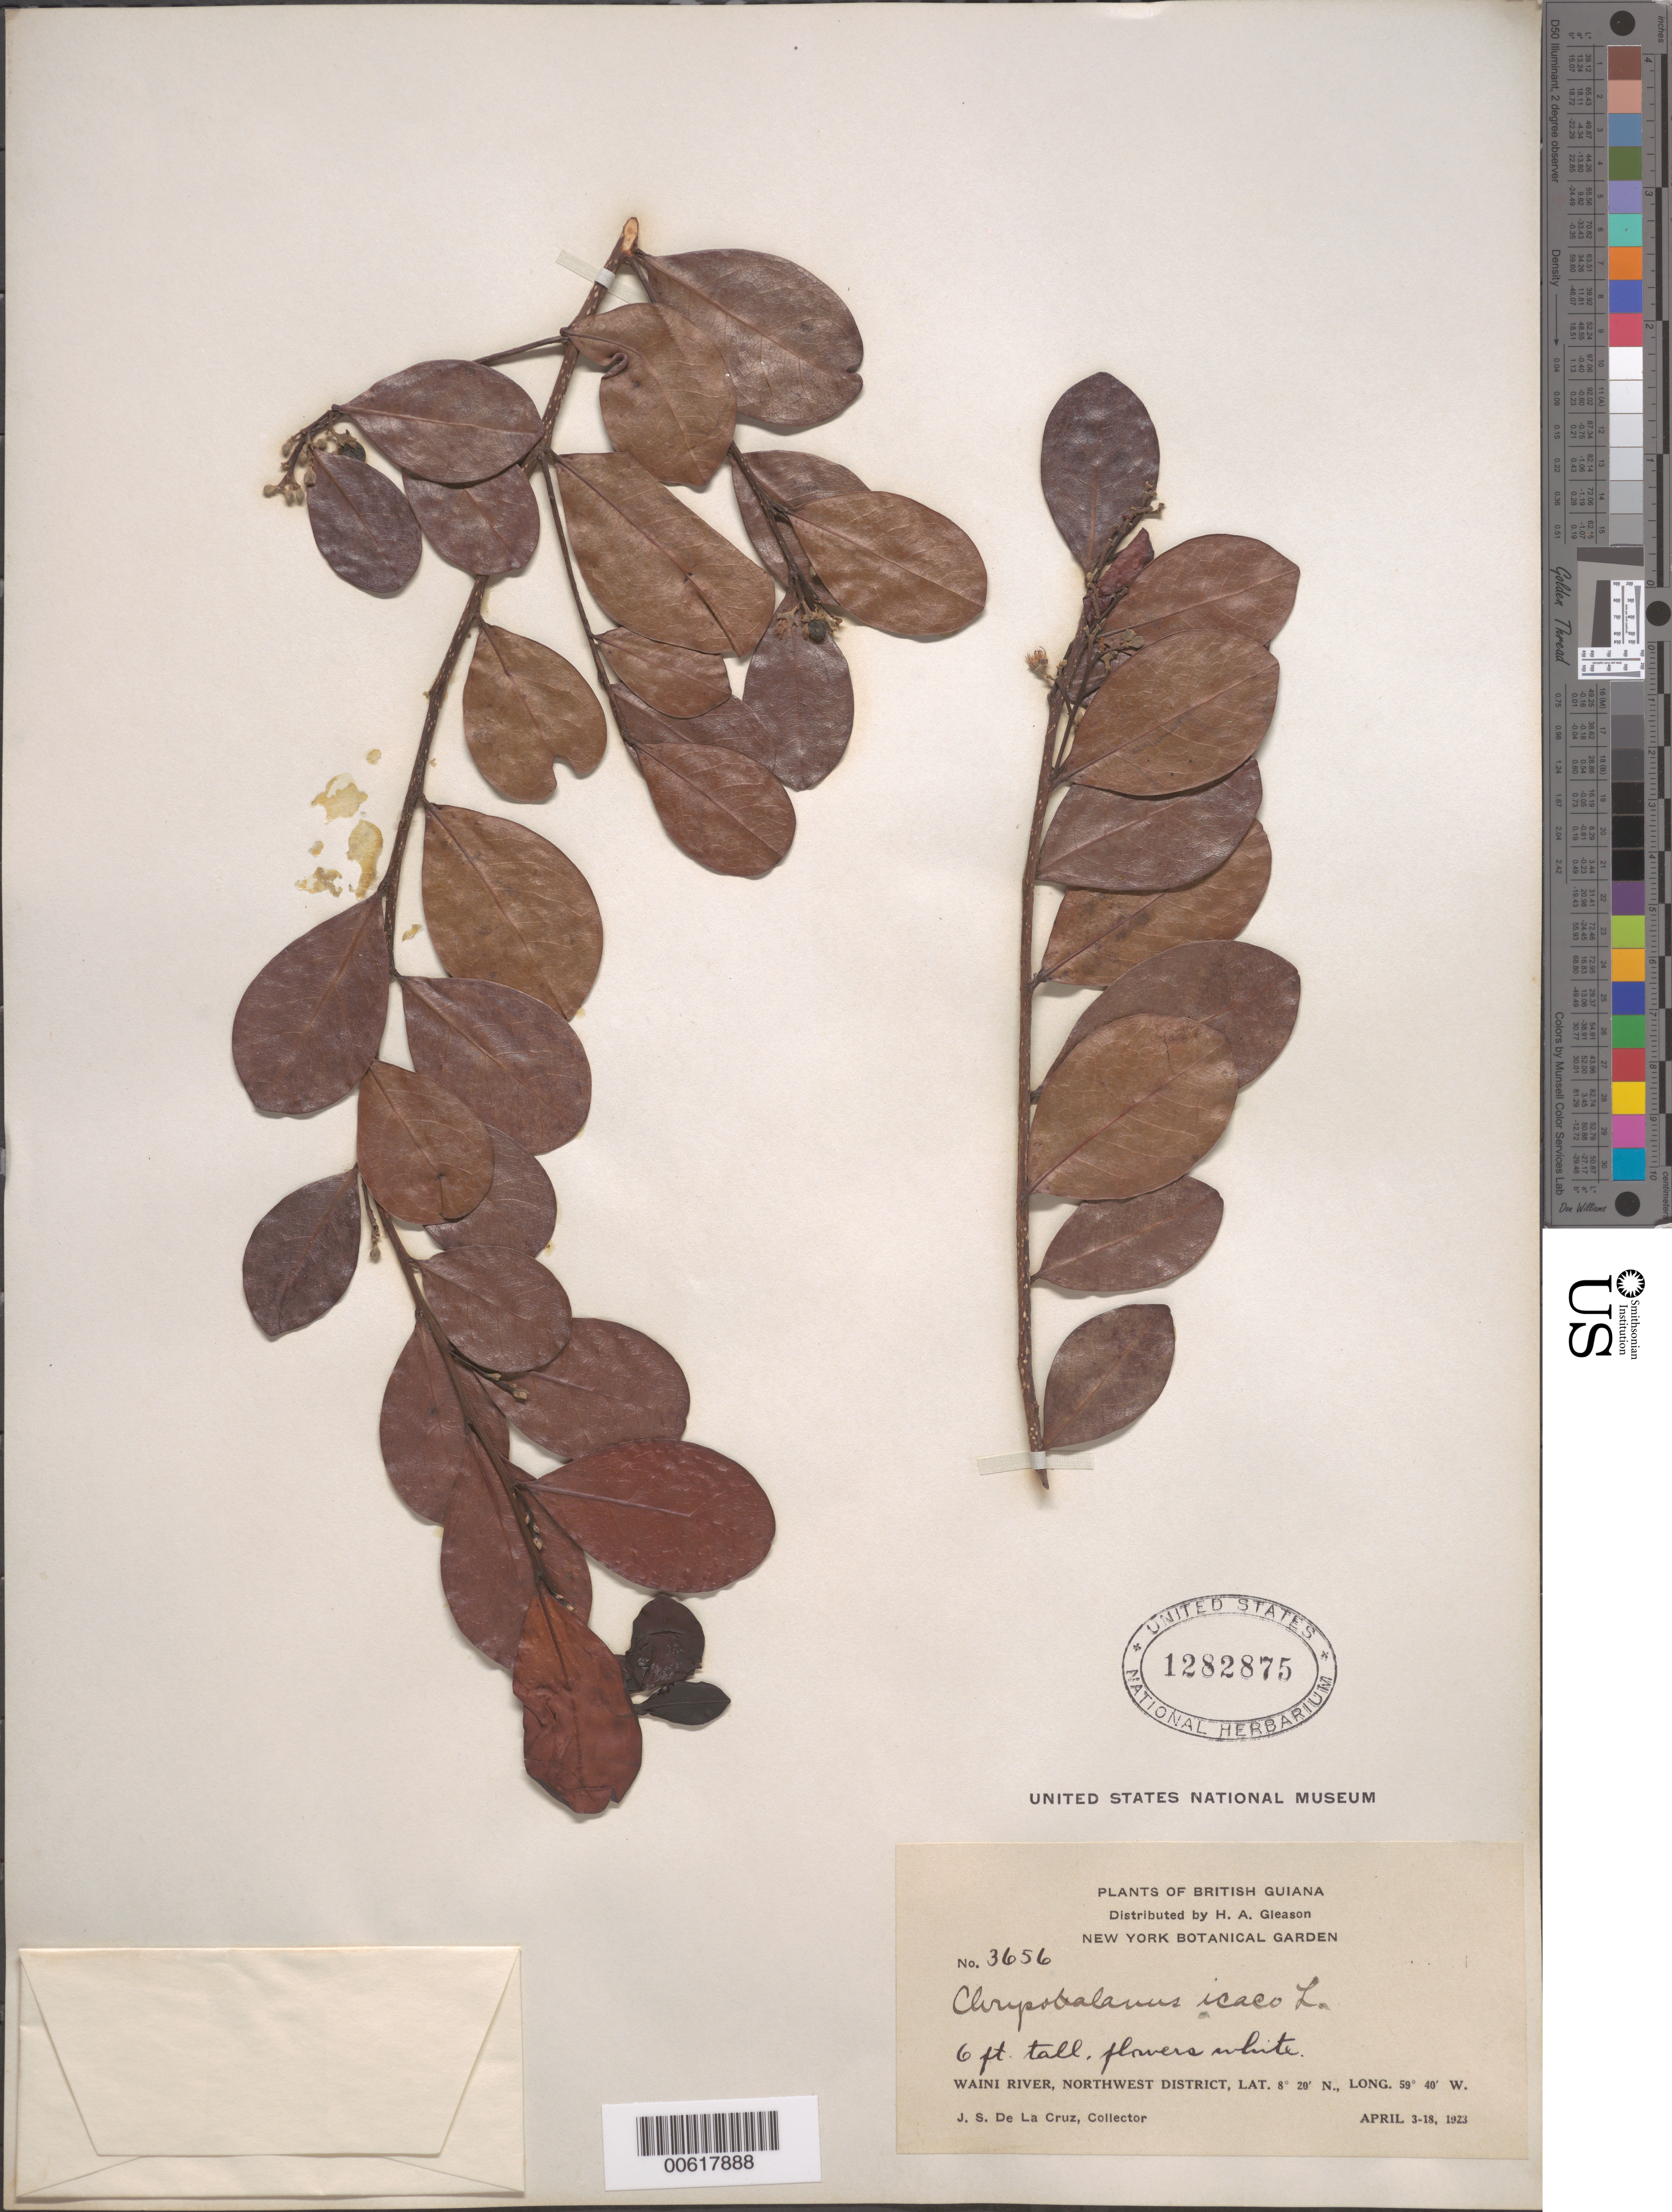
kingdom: Plantae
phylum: Tracheophyta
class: Magnoliopsida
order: Malpighiales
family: Chrysobalanaceae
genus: Chrysobalanus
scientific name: Chrysobalanus icaco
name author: L.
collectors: J. S. de la Cruz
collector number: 3656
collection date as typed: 3-Apr-23 to 18-Apr-23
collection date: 1923-04-03/1923-04-18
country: Guyana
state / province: Barima-Waini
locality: Waini R., NW District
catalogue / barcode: US 1282875